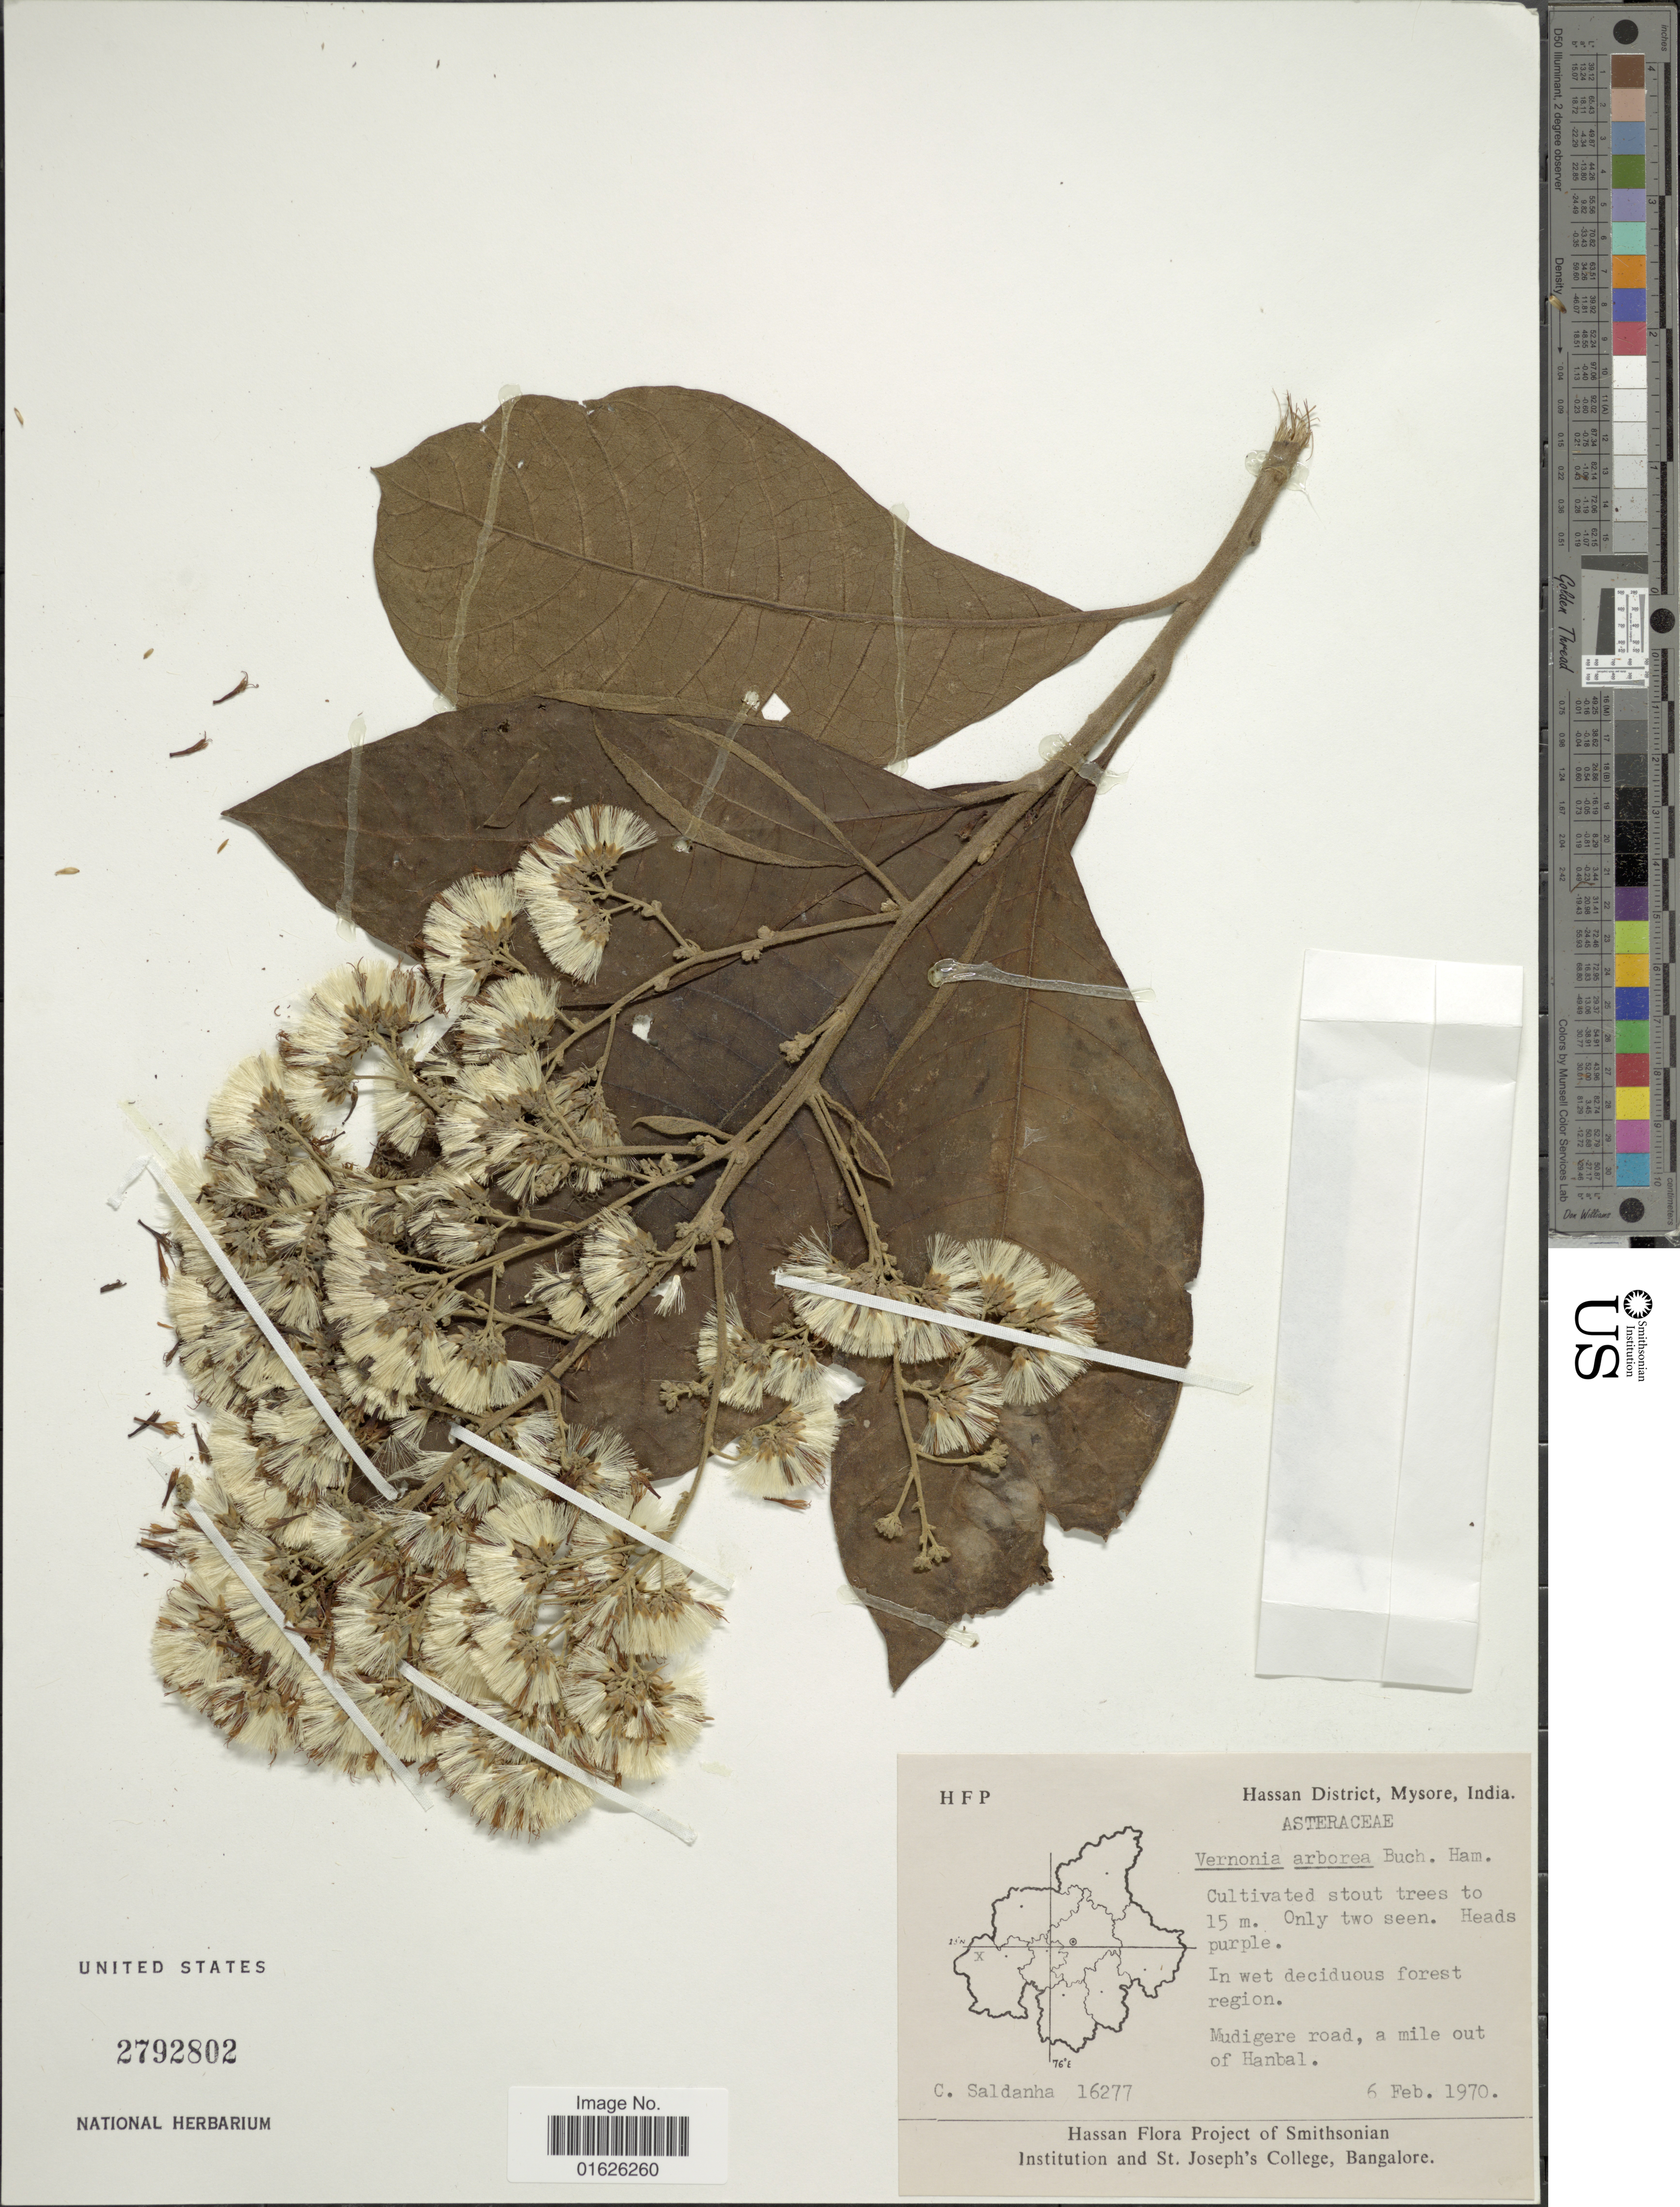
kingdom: Plantae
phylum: Tracheophyta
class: Magnoliopsida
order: Asterales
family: Asteraceae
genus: Monosis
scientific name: Monosis wightiana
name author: DC.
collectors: C. Saldanha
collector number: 16277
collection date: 1970-02-06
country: India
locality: Hassan District, Mysore, Mudigere road, a mile out of Hanbal.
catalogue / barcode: US 2792802